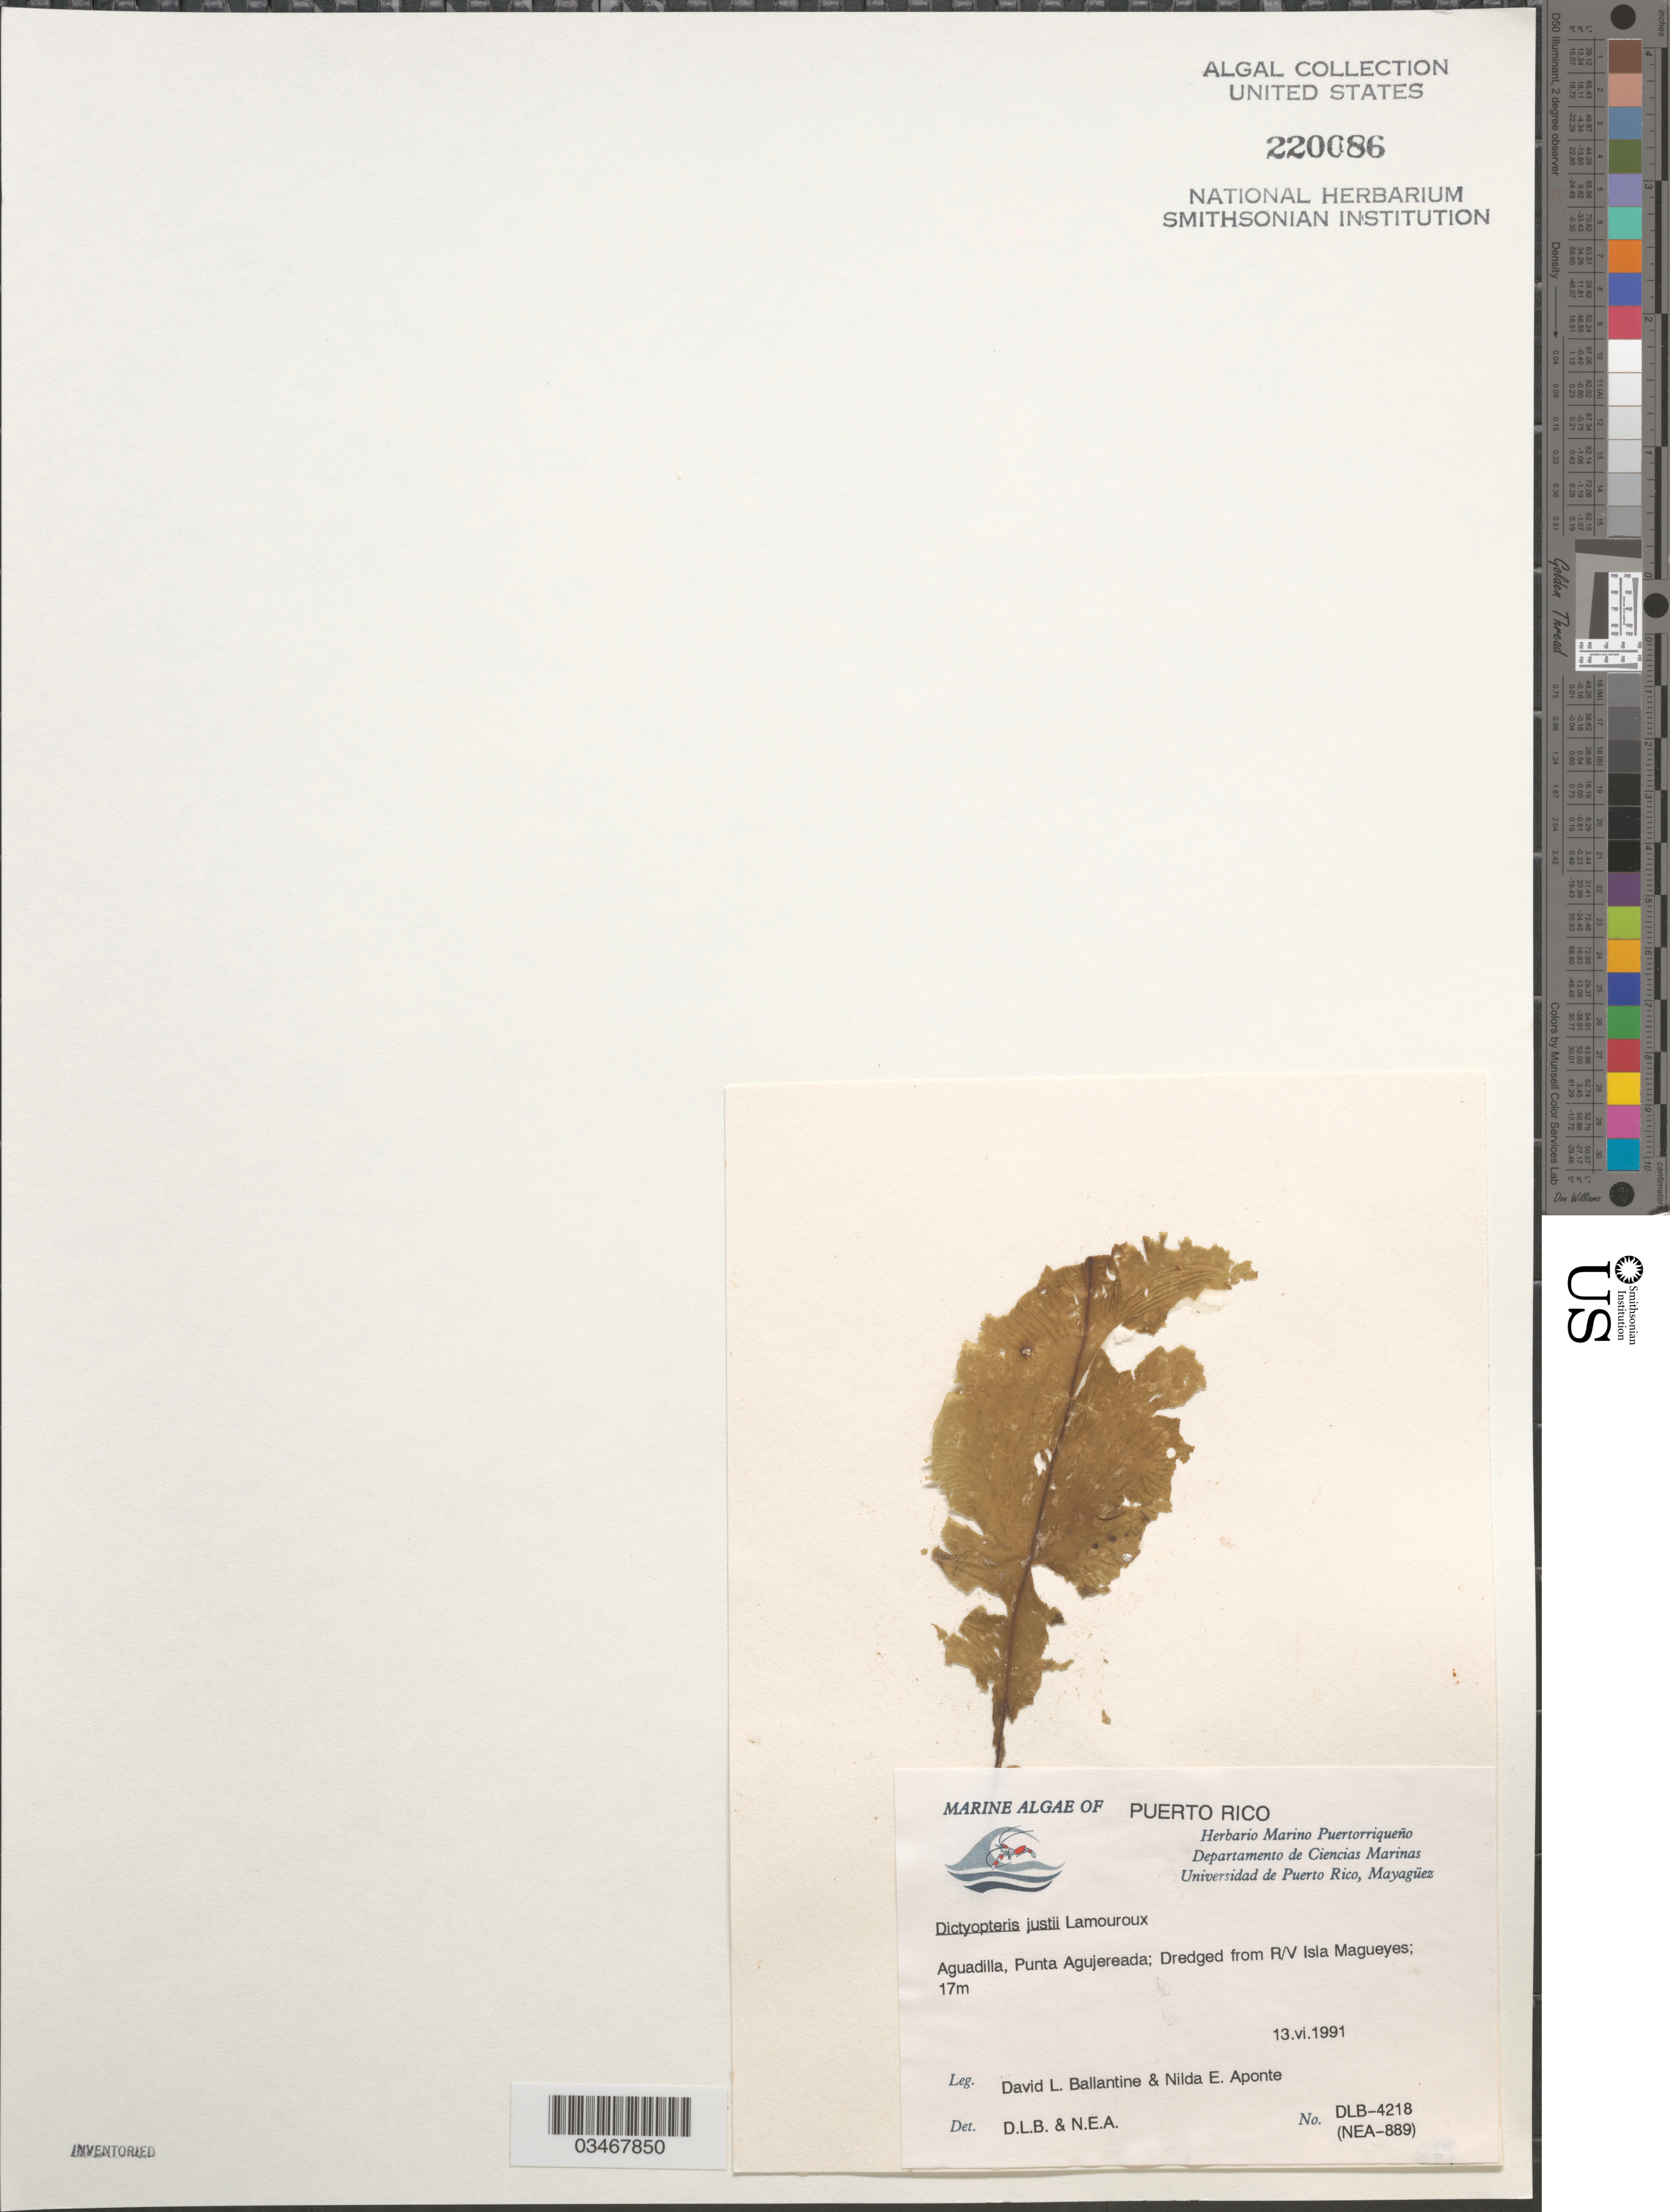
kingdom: Chromista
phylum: Ochrophyta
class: Phaeophyceae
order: Dictyotales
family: Dictyotaceae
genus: Dictyopteris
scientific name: Dictyopteris justii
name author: J.V.Lamouroux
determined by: Ballantine, D. L.; Aponte, N. E.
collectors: D.L. Ballantine & N. E. Aponte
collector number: DLB 4218, NEA 889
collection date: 1991-06-13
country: Puerto Rico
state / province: Aguadilla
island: Isla Magueyes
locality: Punta Agujereada. Dredged from R/V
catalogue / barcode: US 220086